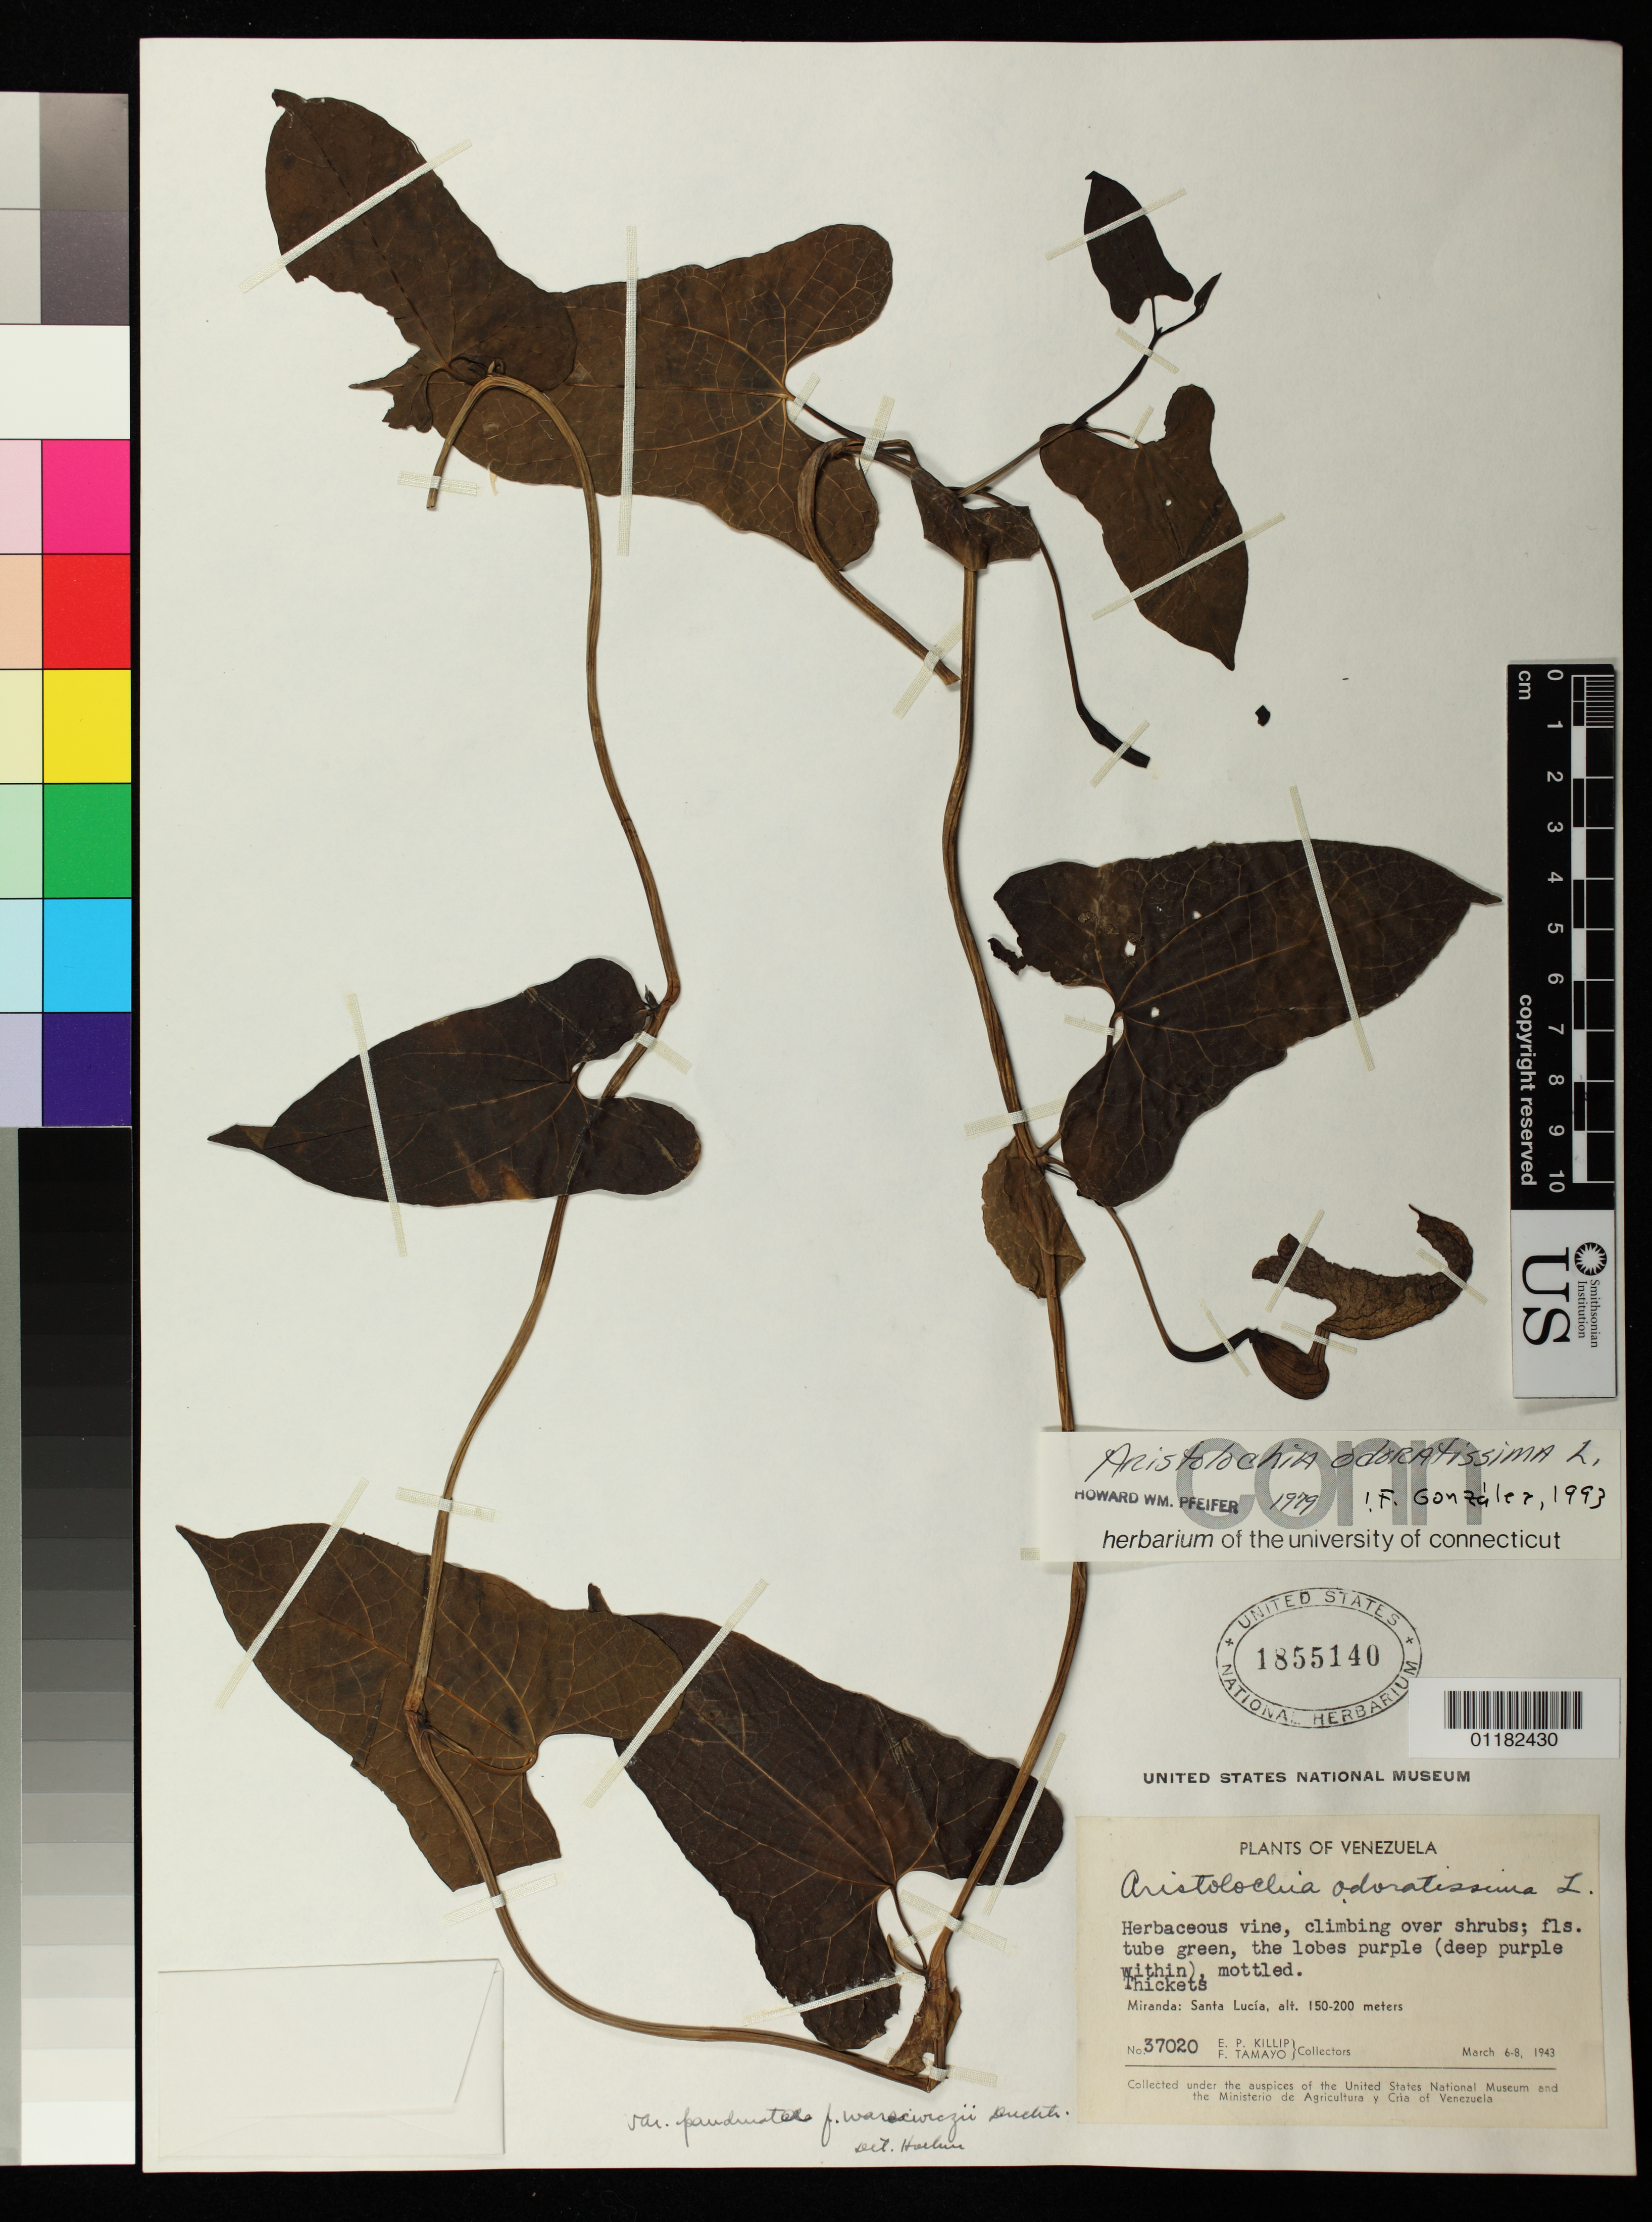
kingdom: Plantae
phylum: Tracheophyta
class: Magnoliopsida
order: Piperales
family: Aristolochiaceae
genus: Aristolochia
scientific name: Aristolochia odoratissima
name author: L.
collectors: E. P. Killip & F. Tamayo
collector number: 37020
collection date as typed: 06 Mar 1943 to 08 Mar 1943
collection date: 1943-03-06/1943-03-08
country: Venezuela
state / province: Miranda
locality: Santa lucia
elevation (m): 150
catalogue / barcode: US 1855140